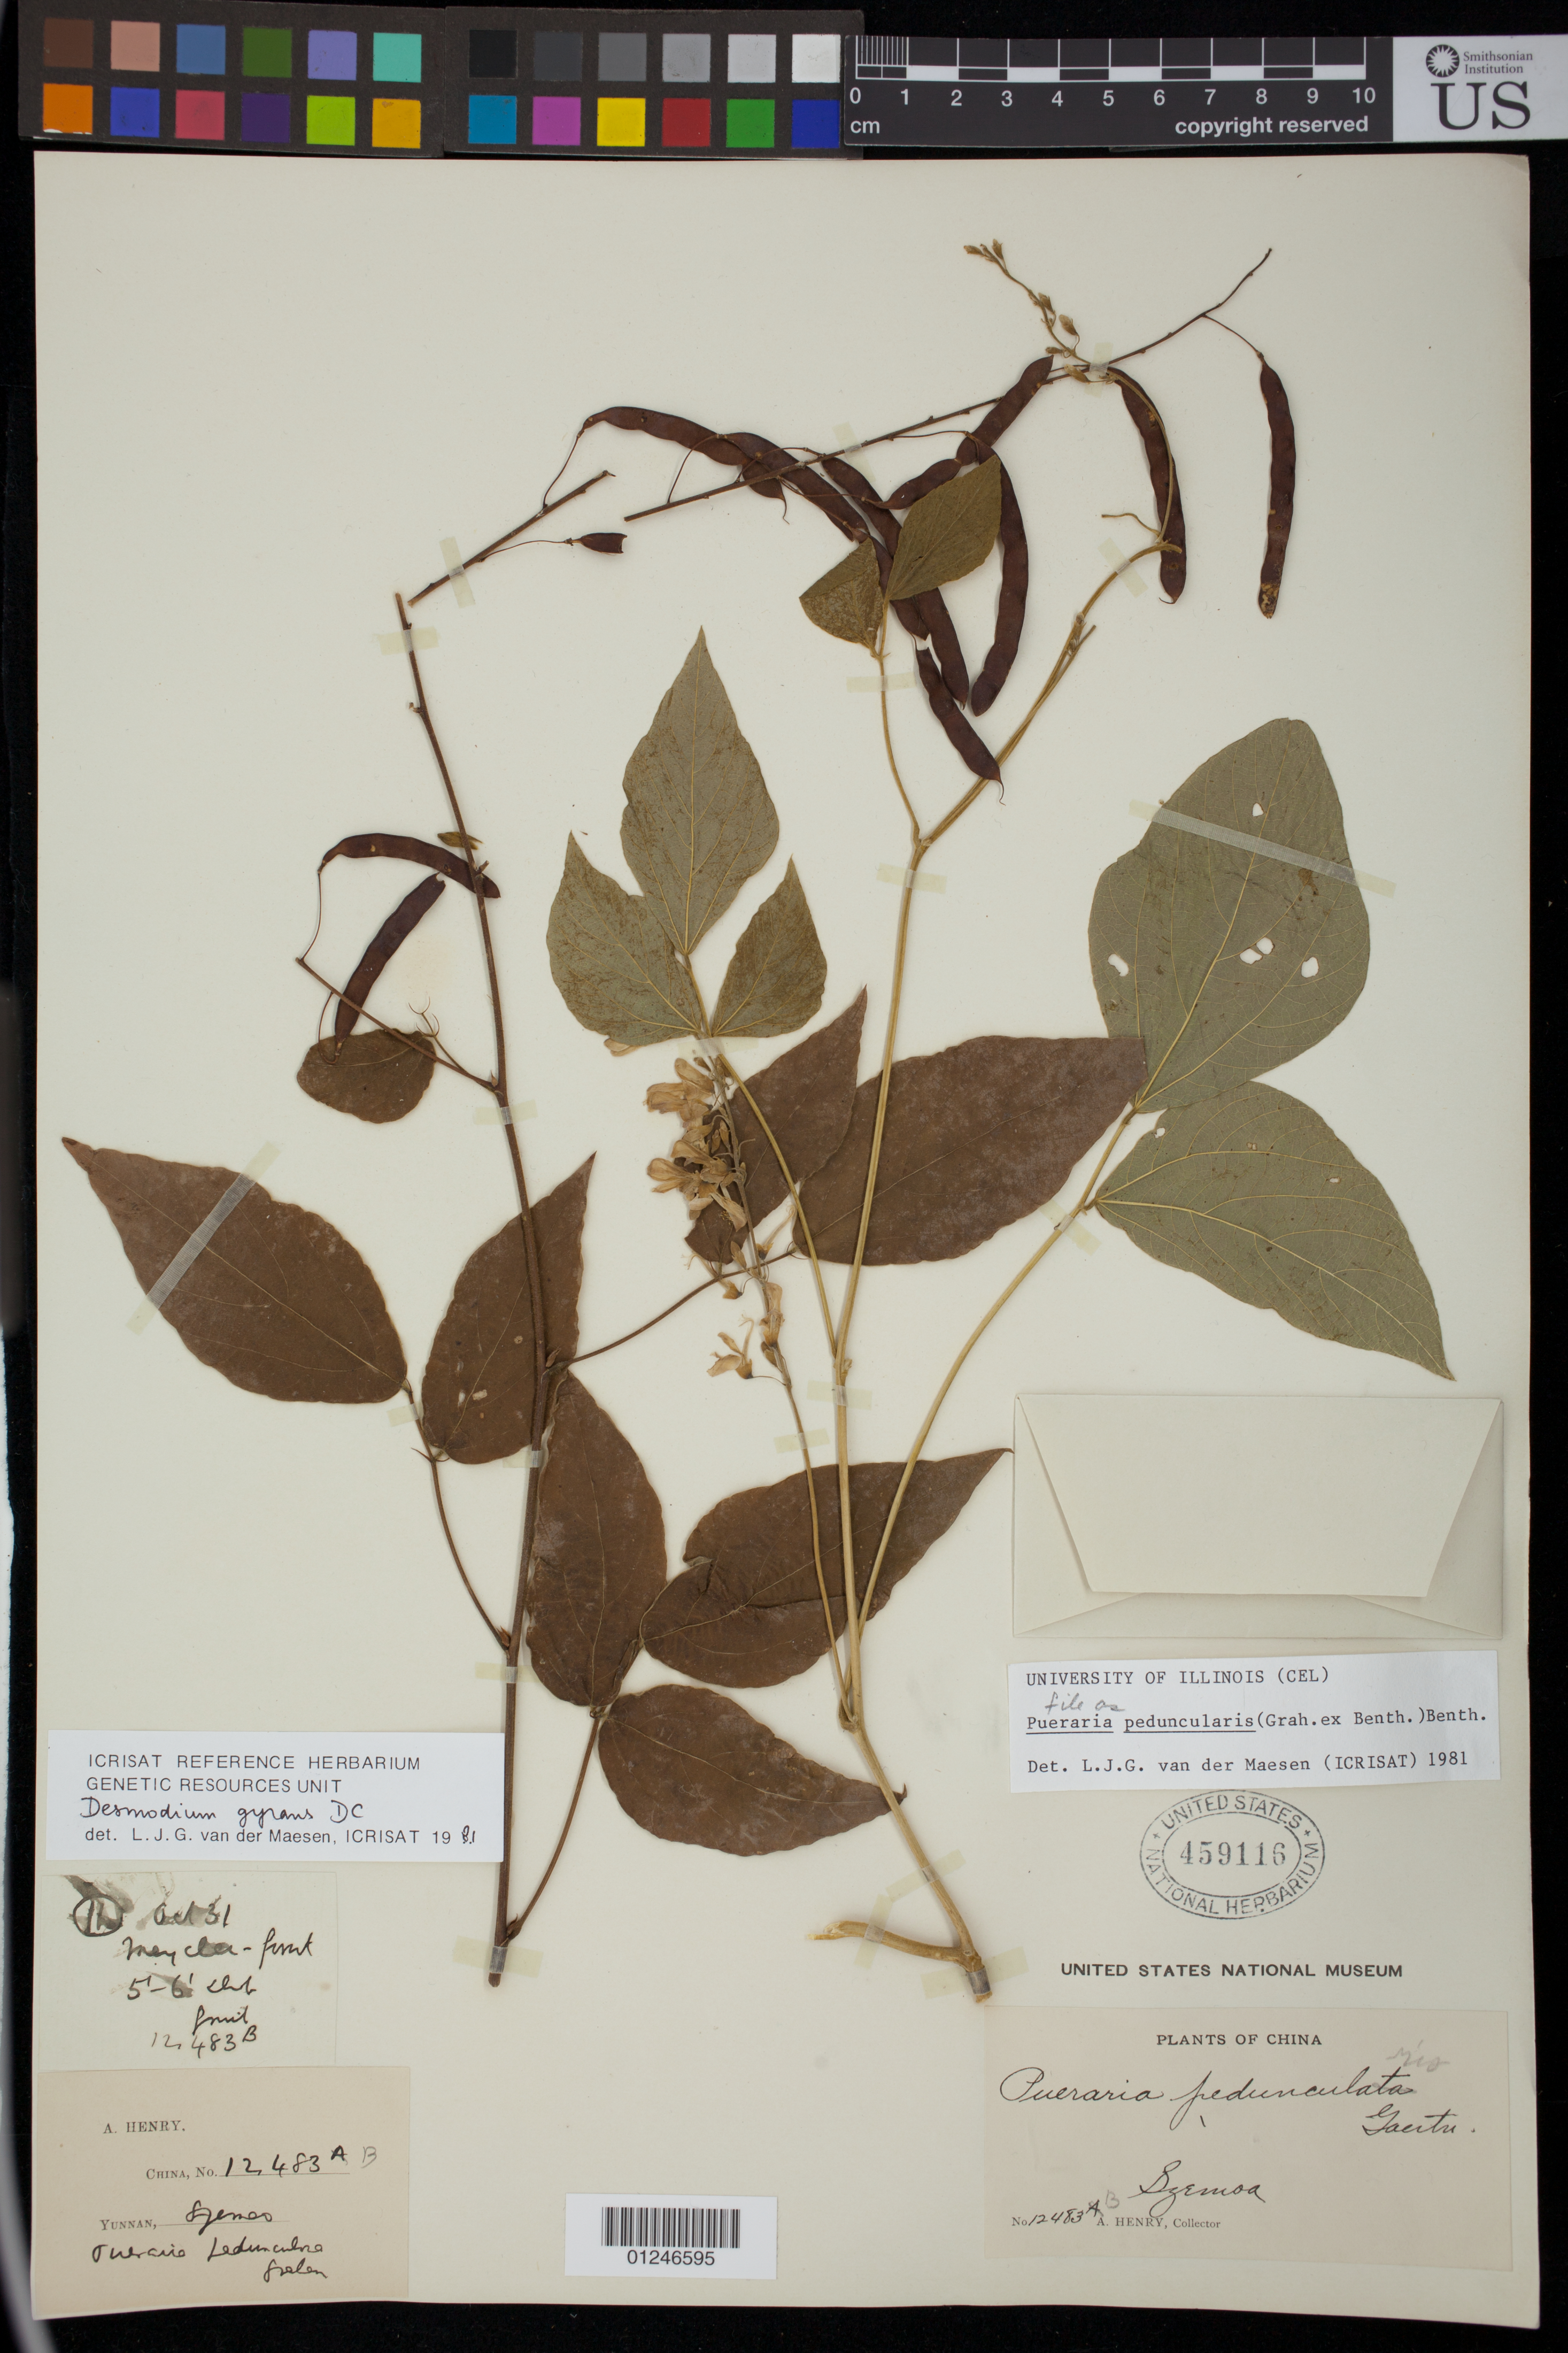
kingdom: Plantae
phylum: Tracheophyta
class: Magnoliopsida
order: Fabales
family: Fabaceae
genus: Pseudarthria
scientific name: Pseudarthria doylii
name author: A.N. Egan et al.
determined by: Egan, Ashley N., (US), Smithsonian Institution - National Museum of Natural History (UNITED STATES)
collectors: A. Henry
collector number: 12483 B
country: China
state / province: Yunnan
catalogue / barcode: US 459116